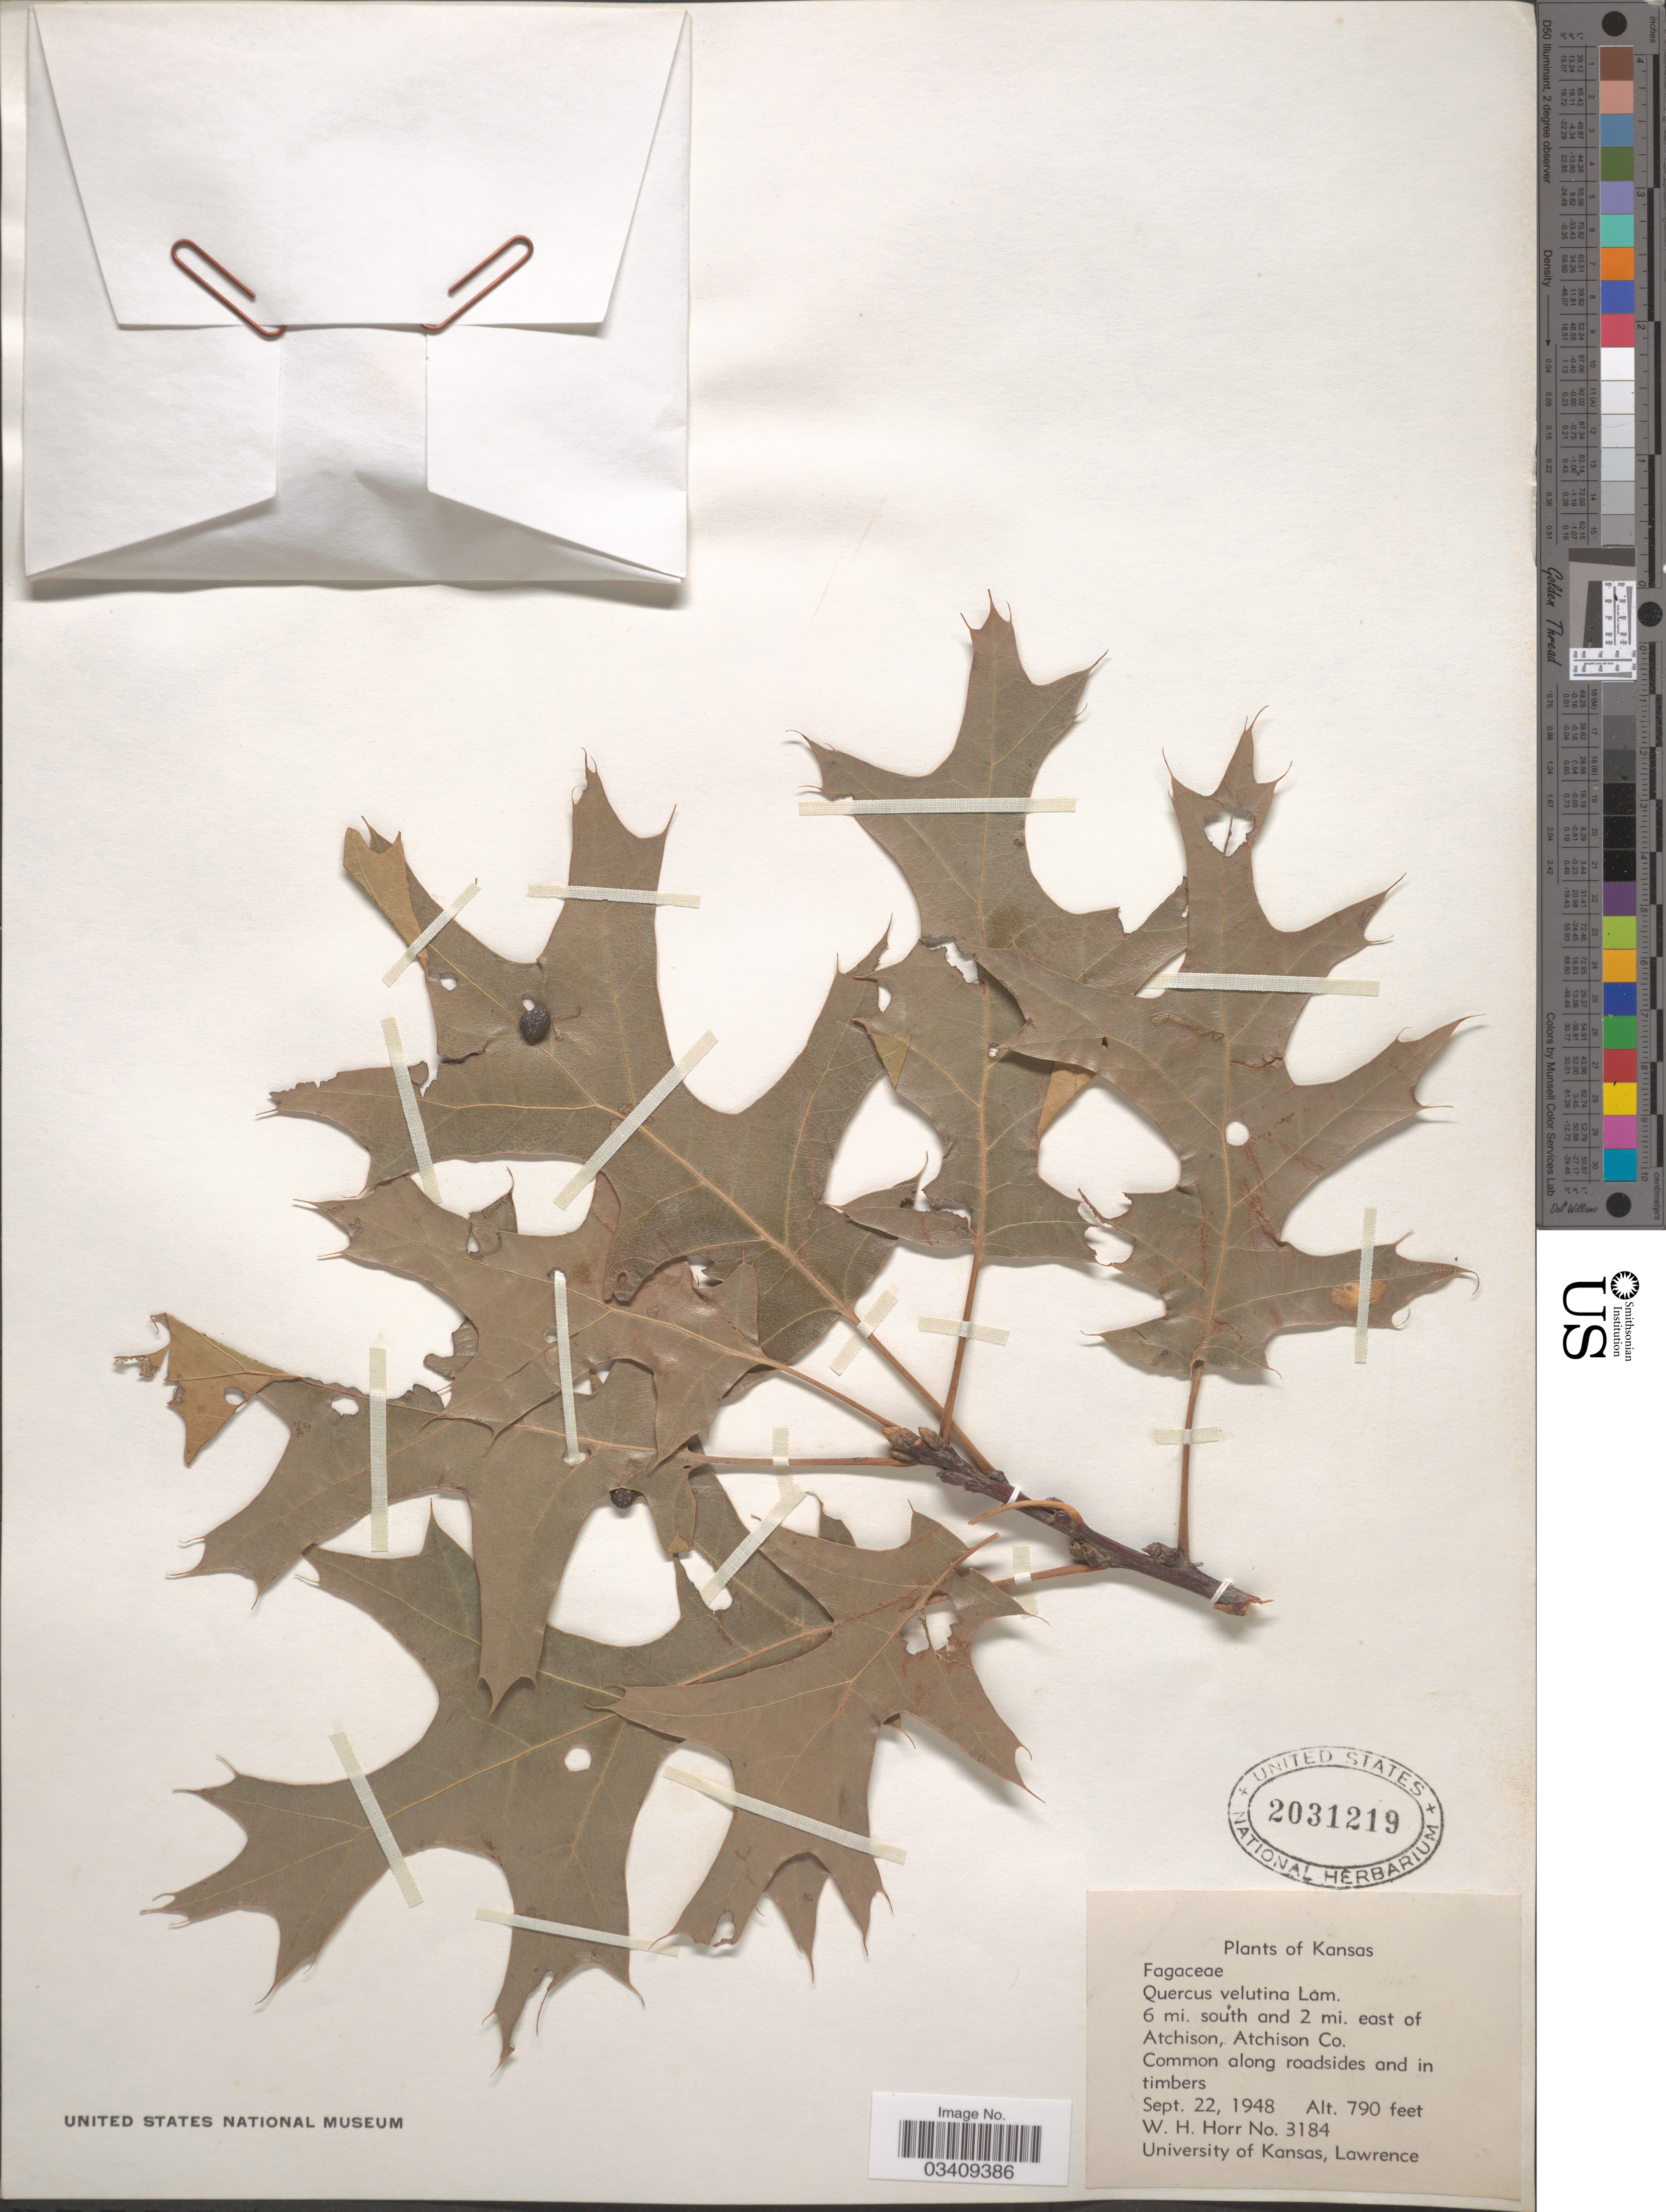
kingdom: Plantae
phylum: Tracheophyta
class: Magnoliopsida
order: Fagales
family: Fagaceae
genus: Quercus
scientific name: Quercus velutina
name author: Lam.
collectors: W. H. Horr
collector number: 3184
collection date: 1948-09-22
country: United States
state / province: Kansas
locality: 6 mi. south and 2 mi. east of Atchison, Atchison Co.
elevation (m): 241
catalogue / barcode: US 2031219